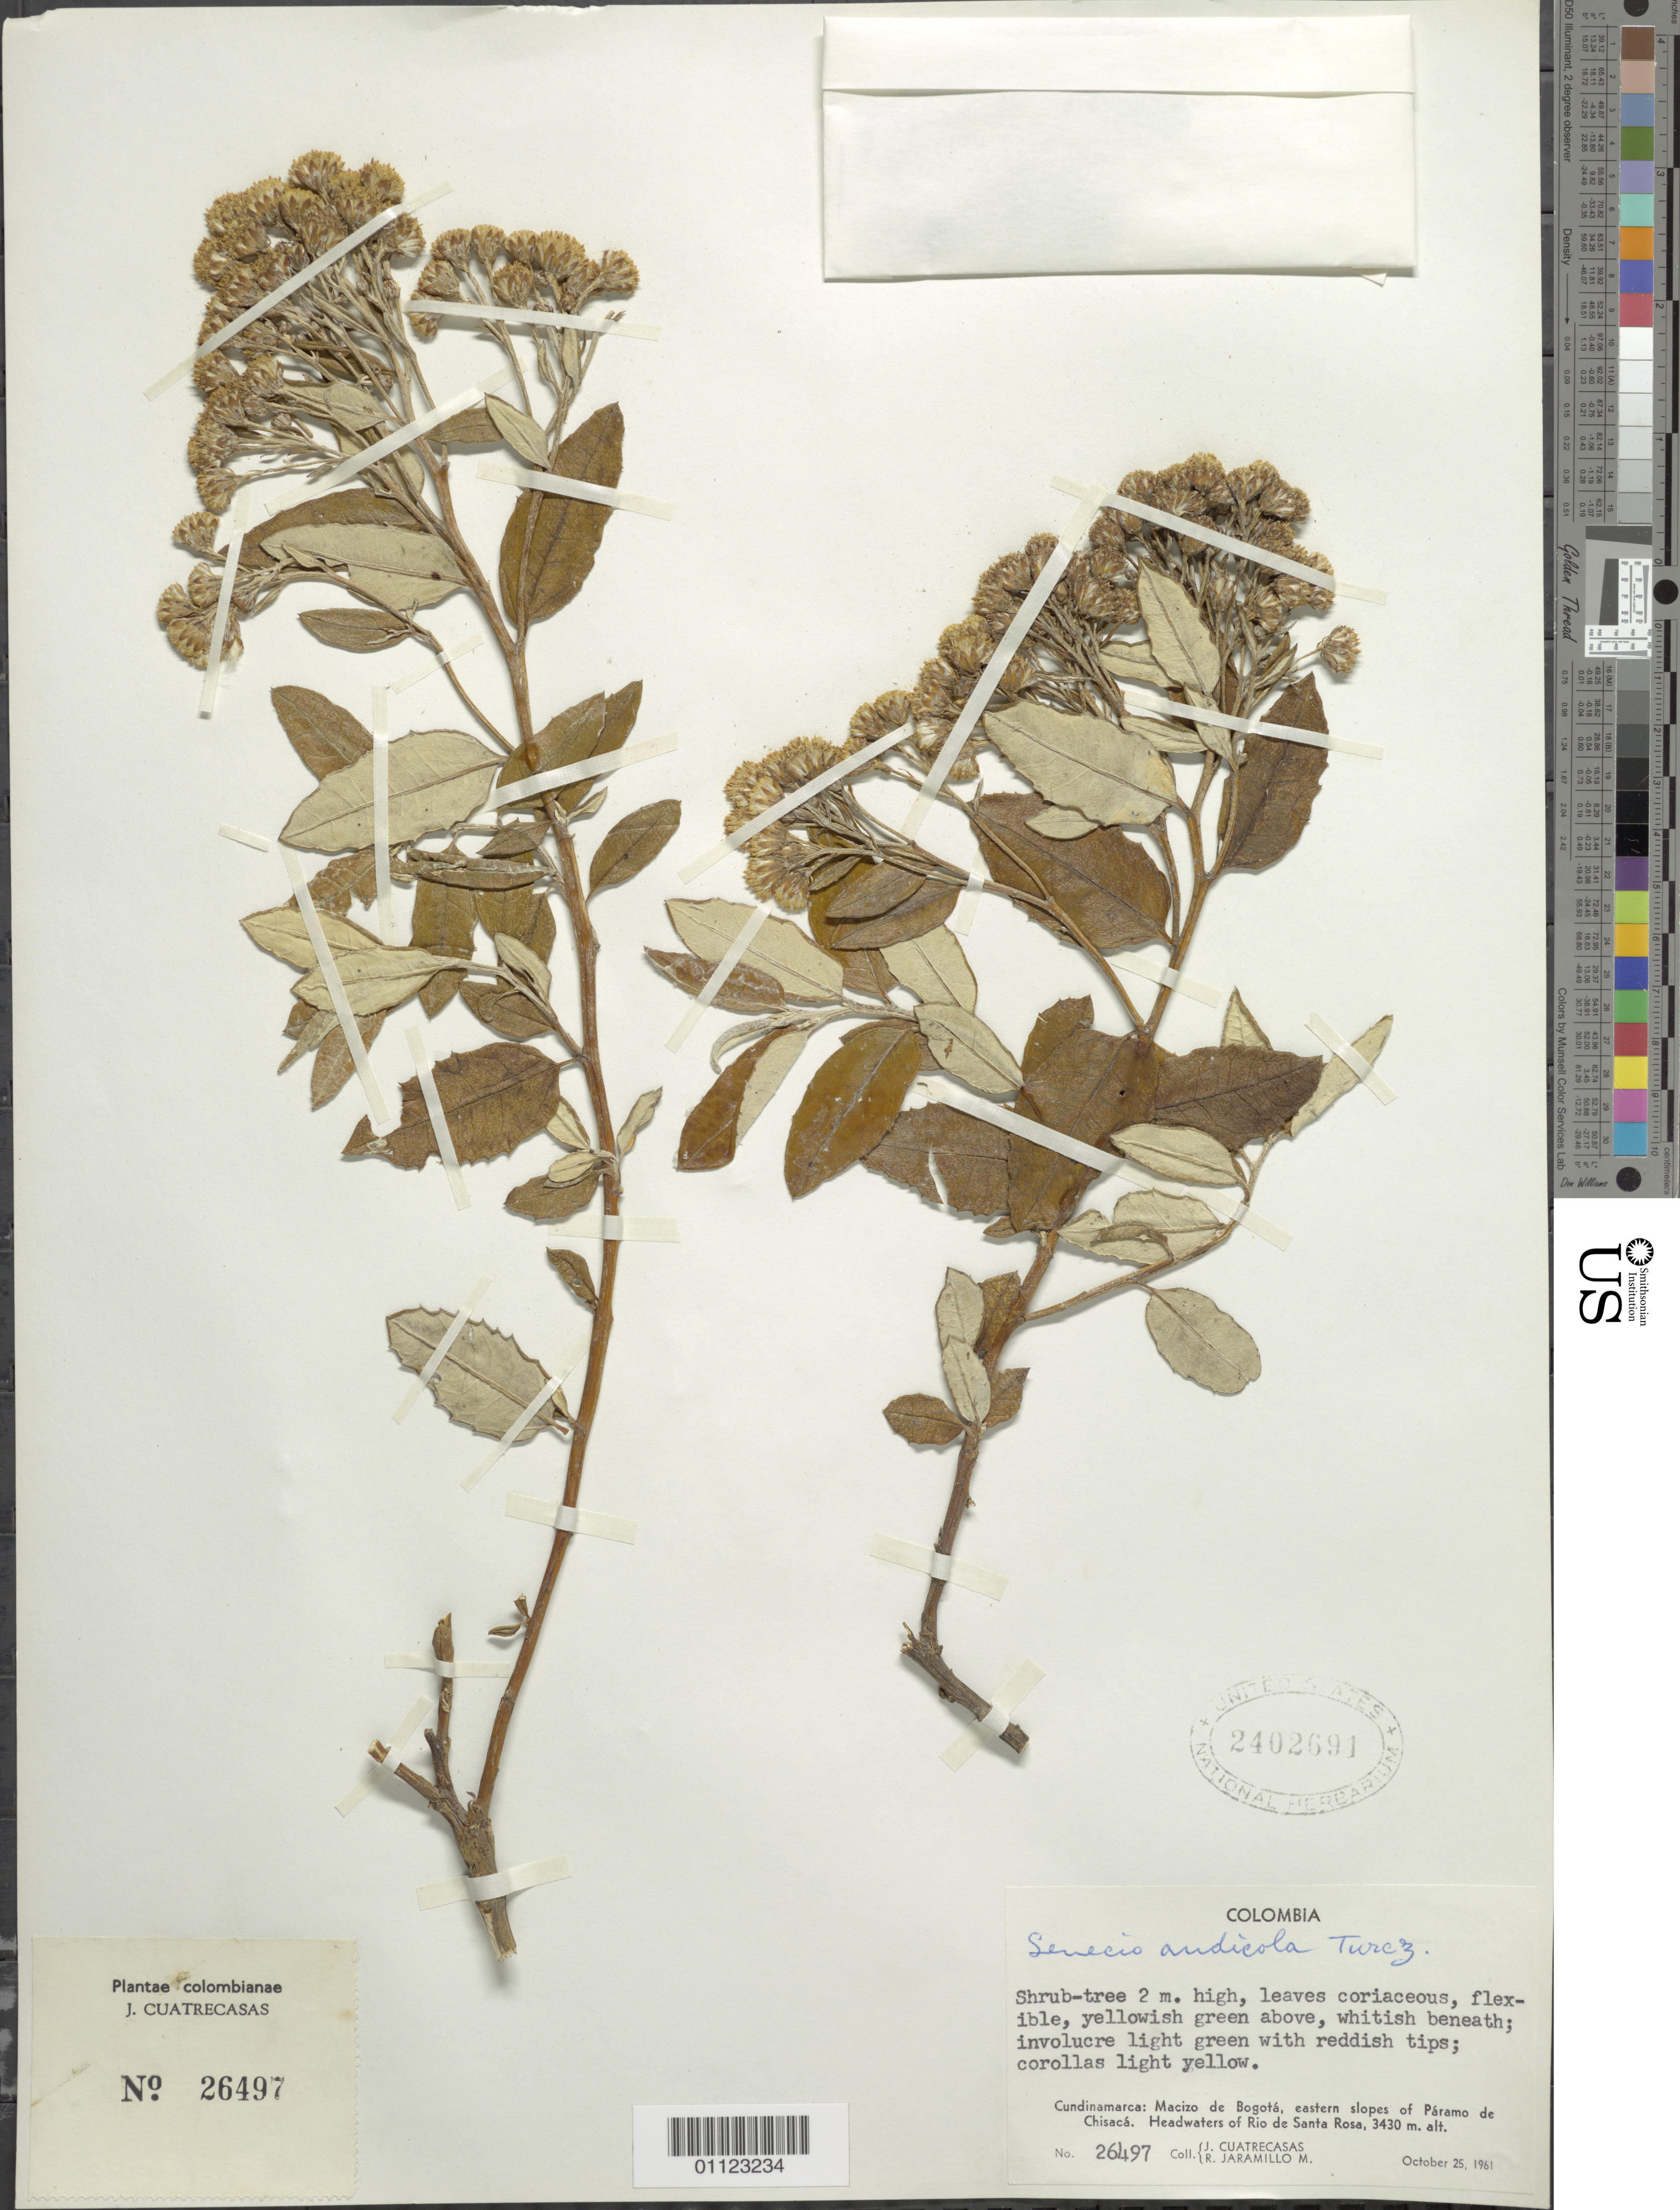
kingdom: Plantae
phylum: Tracheophyta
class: Magnoliopsida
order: Asterales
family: Asteraceae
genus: Pentacalia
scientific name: Pentacalia andicola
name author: (Turcz.) Cuatrec.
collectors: J. Cuatrecasas & R. Jaramillo M.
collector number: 26497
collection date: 1961-10-25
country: Colombia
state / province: Cundinamarca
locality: Macizo de Bogotá (Bogota Massif), eastern slopes of Paramo de Chisaca. Headwaters of Rio de Santa Rosa.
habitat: Páramo.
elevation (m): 3430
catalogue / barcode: US 2402691